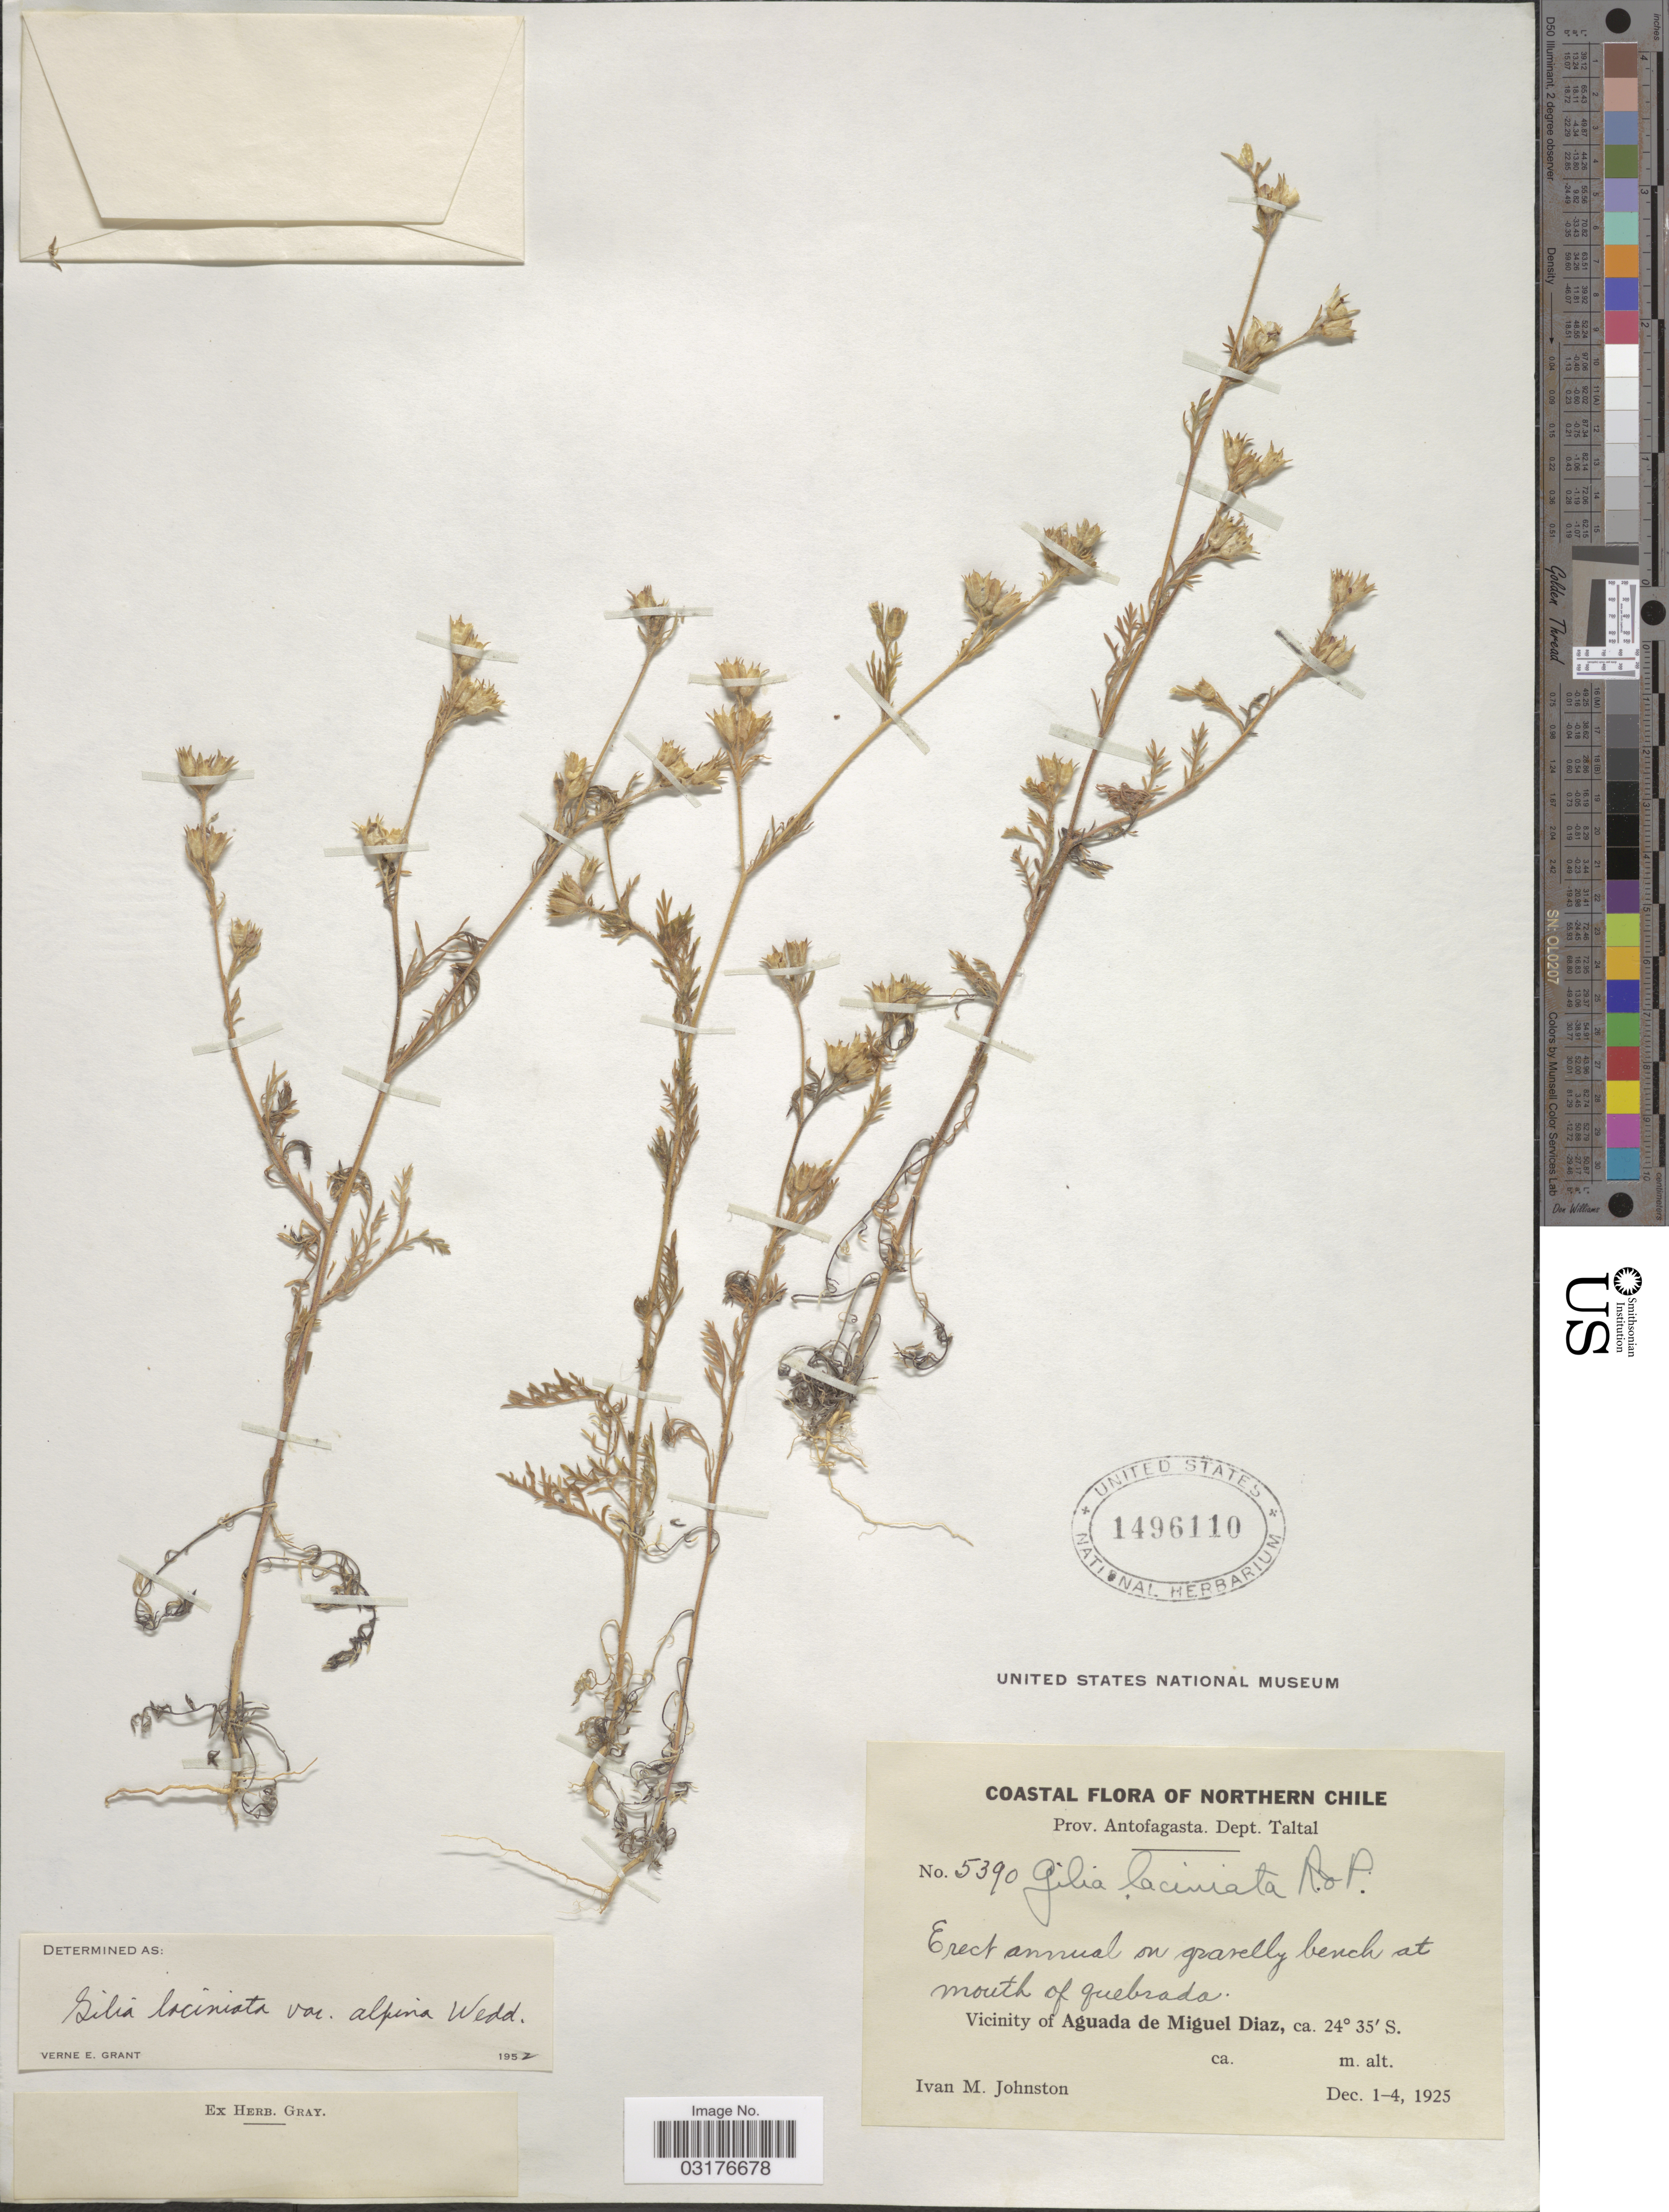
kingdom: Plantae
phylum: Tracheophyta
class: Magnoliopsida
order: Ericales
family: Polemoniaceae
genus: Gilia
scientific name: Gilia laciniata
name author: Ruiz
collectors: I.M. Johnston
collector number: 5390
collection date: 1925-12-01/1925-12-04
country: Chile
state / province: Antofagasta (II)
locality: Coastal Flora of Northern Chile. Prov. Antofagasta, Dept. Taltal. Vicinity of Aguada de Miguel Diaz.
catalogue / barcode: US 1496110